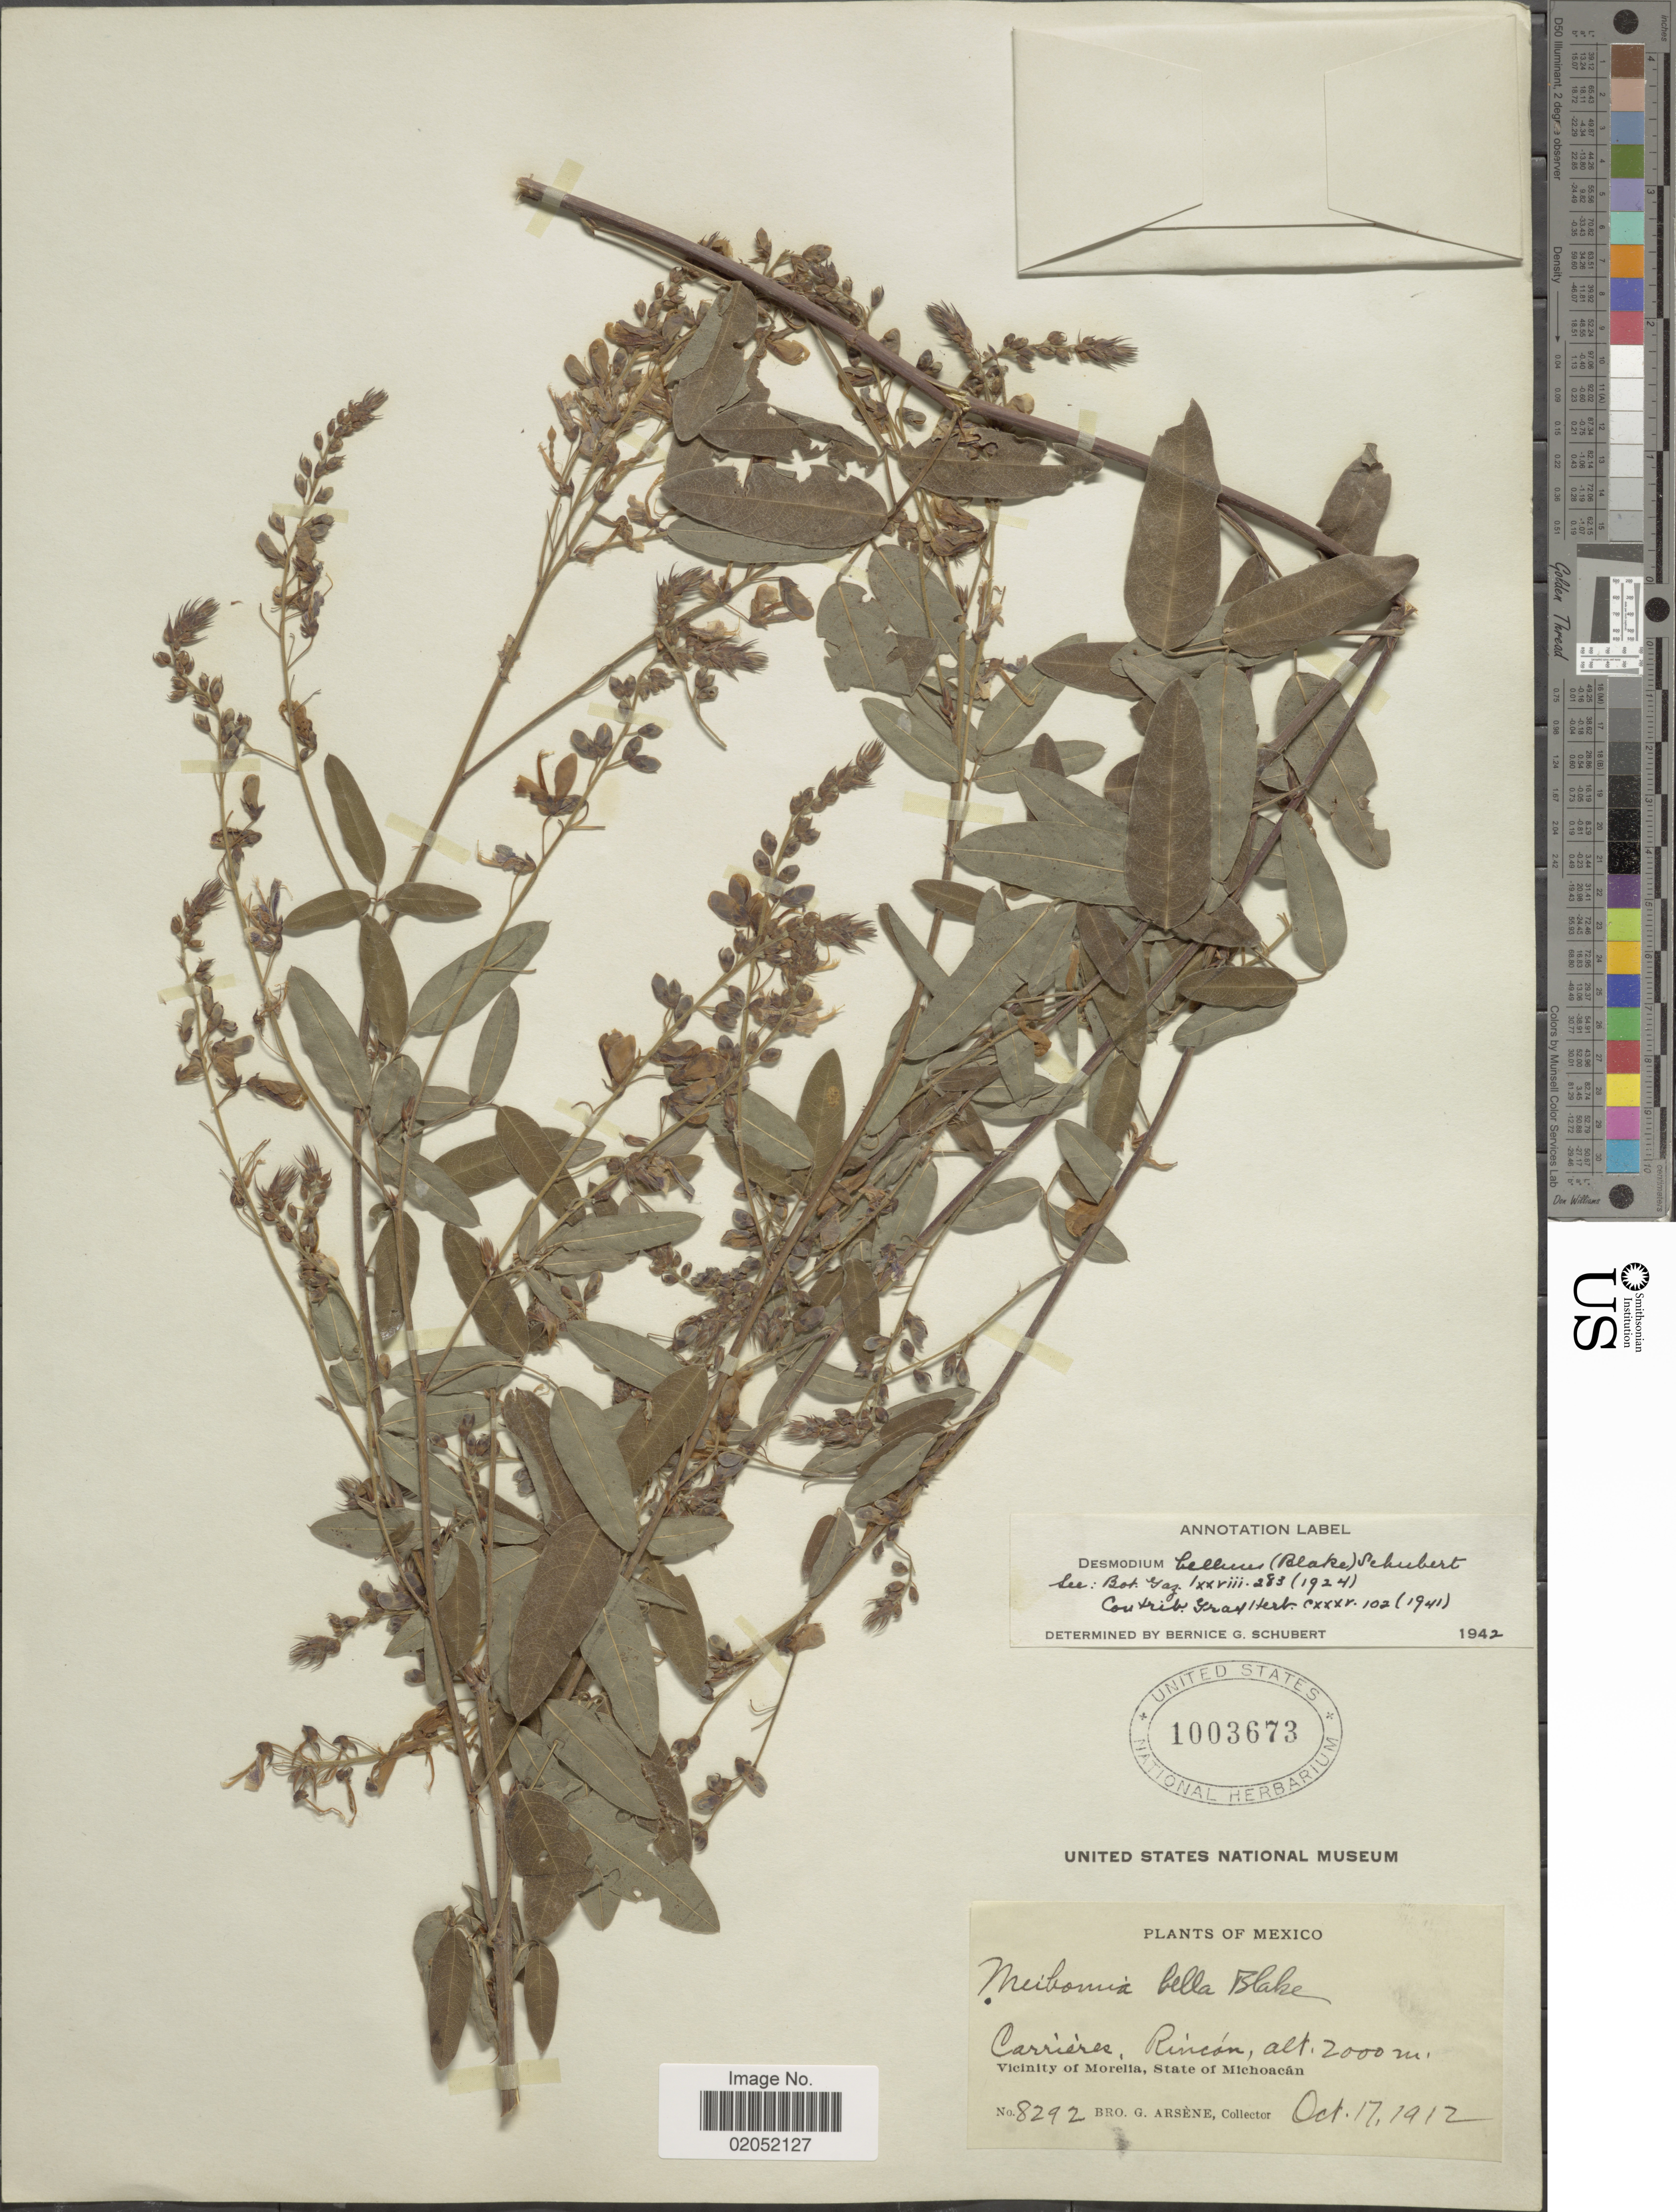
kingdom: Plantae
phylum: Tracheophyta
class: Magnoliopsida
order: Fabales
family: Fabaceae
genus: Desmodium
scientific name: Desmodium bellum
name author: (S.F. Blake) B.G. Schub.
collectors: Bro. G. Arsène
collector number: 8292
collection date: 1912-10-17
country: Mexico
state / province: Michoacán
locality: Carriéres, Rincón, Vicinity of Morelia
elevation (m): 2000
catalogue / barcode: US 1003673